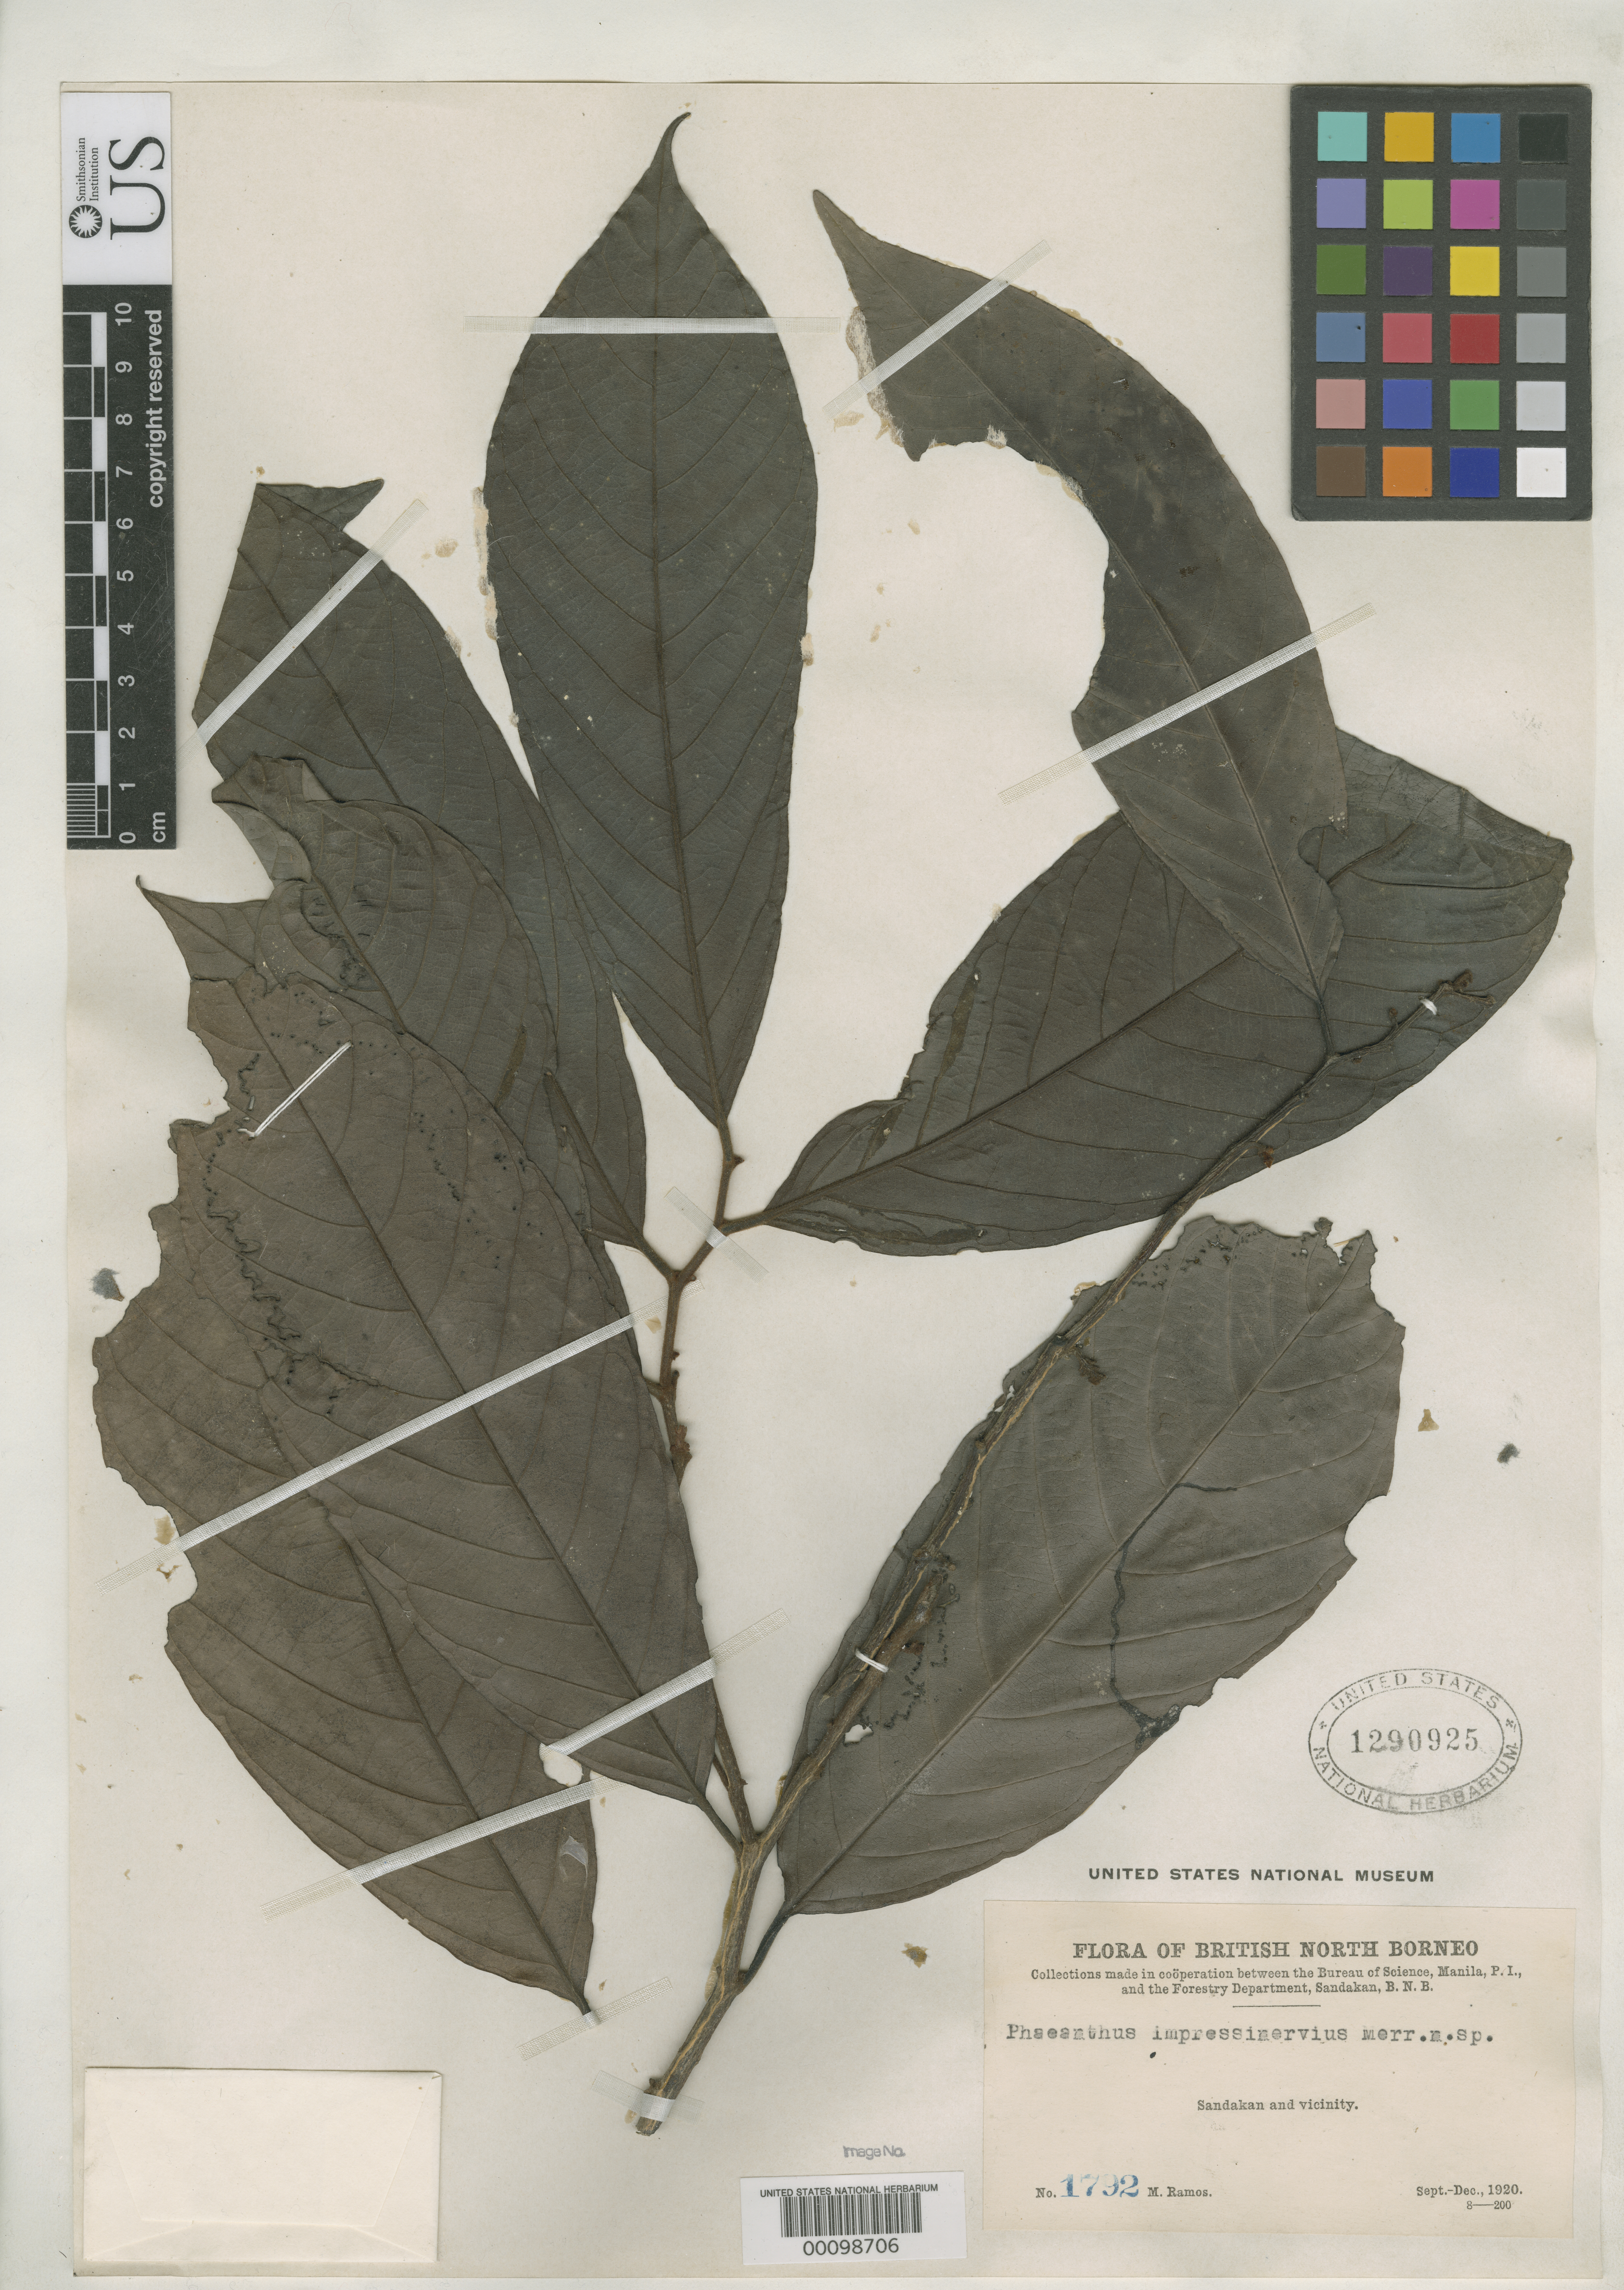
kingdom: Plantae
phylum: Tracheophyta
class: Magnoliopsida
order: Magnoliales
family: Annonaceae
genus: Phaeanthus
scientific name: Phaeanthus impressinervius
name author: Merr.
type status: Isotype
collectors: M. Ramos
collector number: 1792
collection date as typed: Sep 1920 to -- Dec 1920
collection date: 1920-09/1920-12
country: Malaysia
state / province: Sabah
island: Borneo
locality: Sandakan & vicinity.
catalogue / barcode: US 1290925